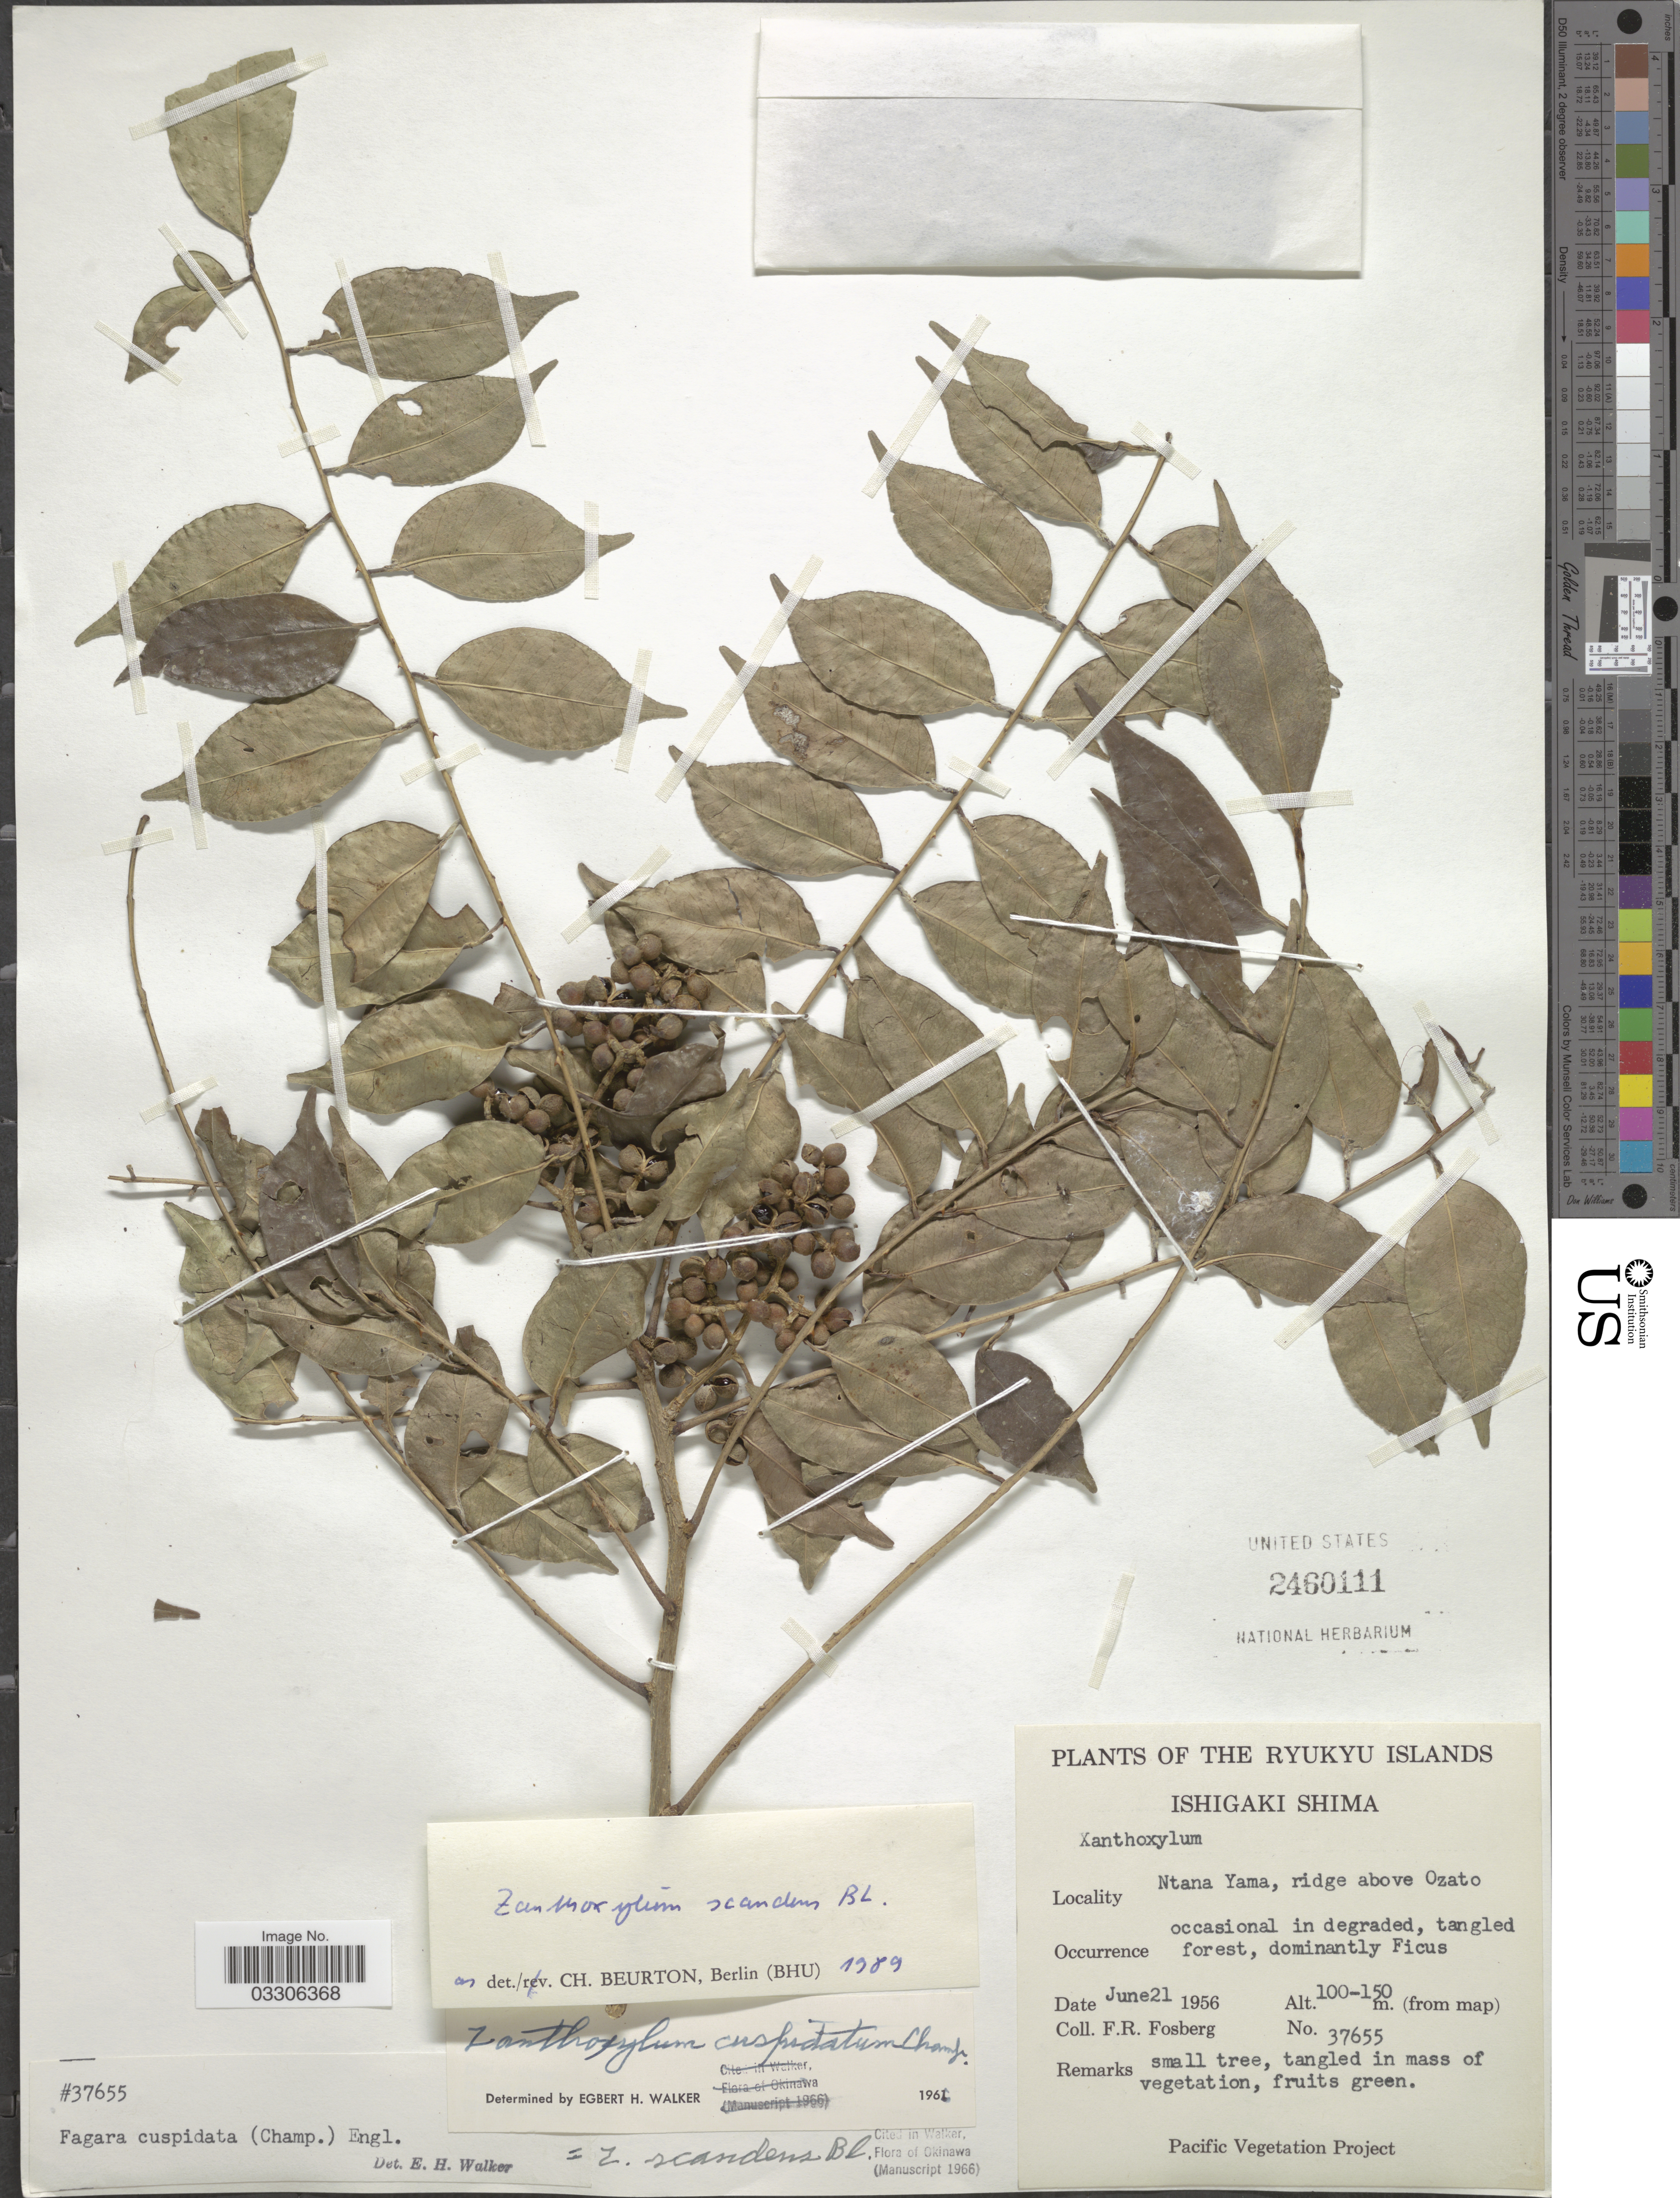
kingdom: Plantae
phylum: Tracheophyta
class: Magnoliopsida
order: Sapindales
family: Rutaceae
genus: Zanthoxylum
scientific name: Zanthoxylum scandens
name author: Blume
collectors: F. R. Fosberg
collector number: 37655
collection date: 1956-06-21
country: Japan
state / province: Okinawa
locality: The Ryukyu Islands. Ishigaki Shima. Ntana Yama, ridge above Ozato.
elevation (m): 100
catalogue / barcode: US 2460111